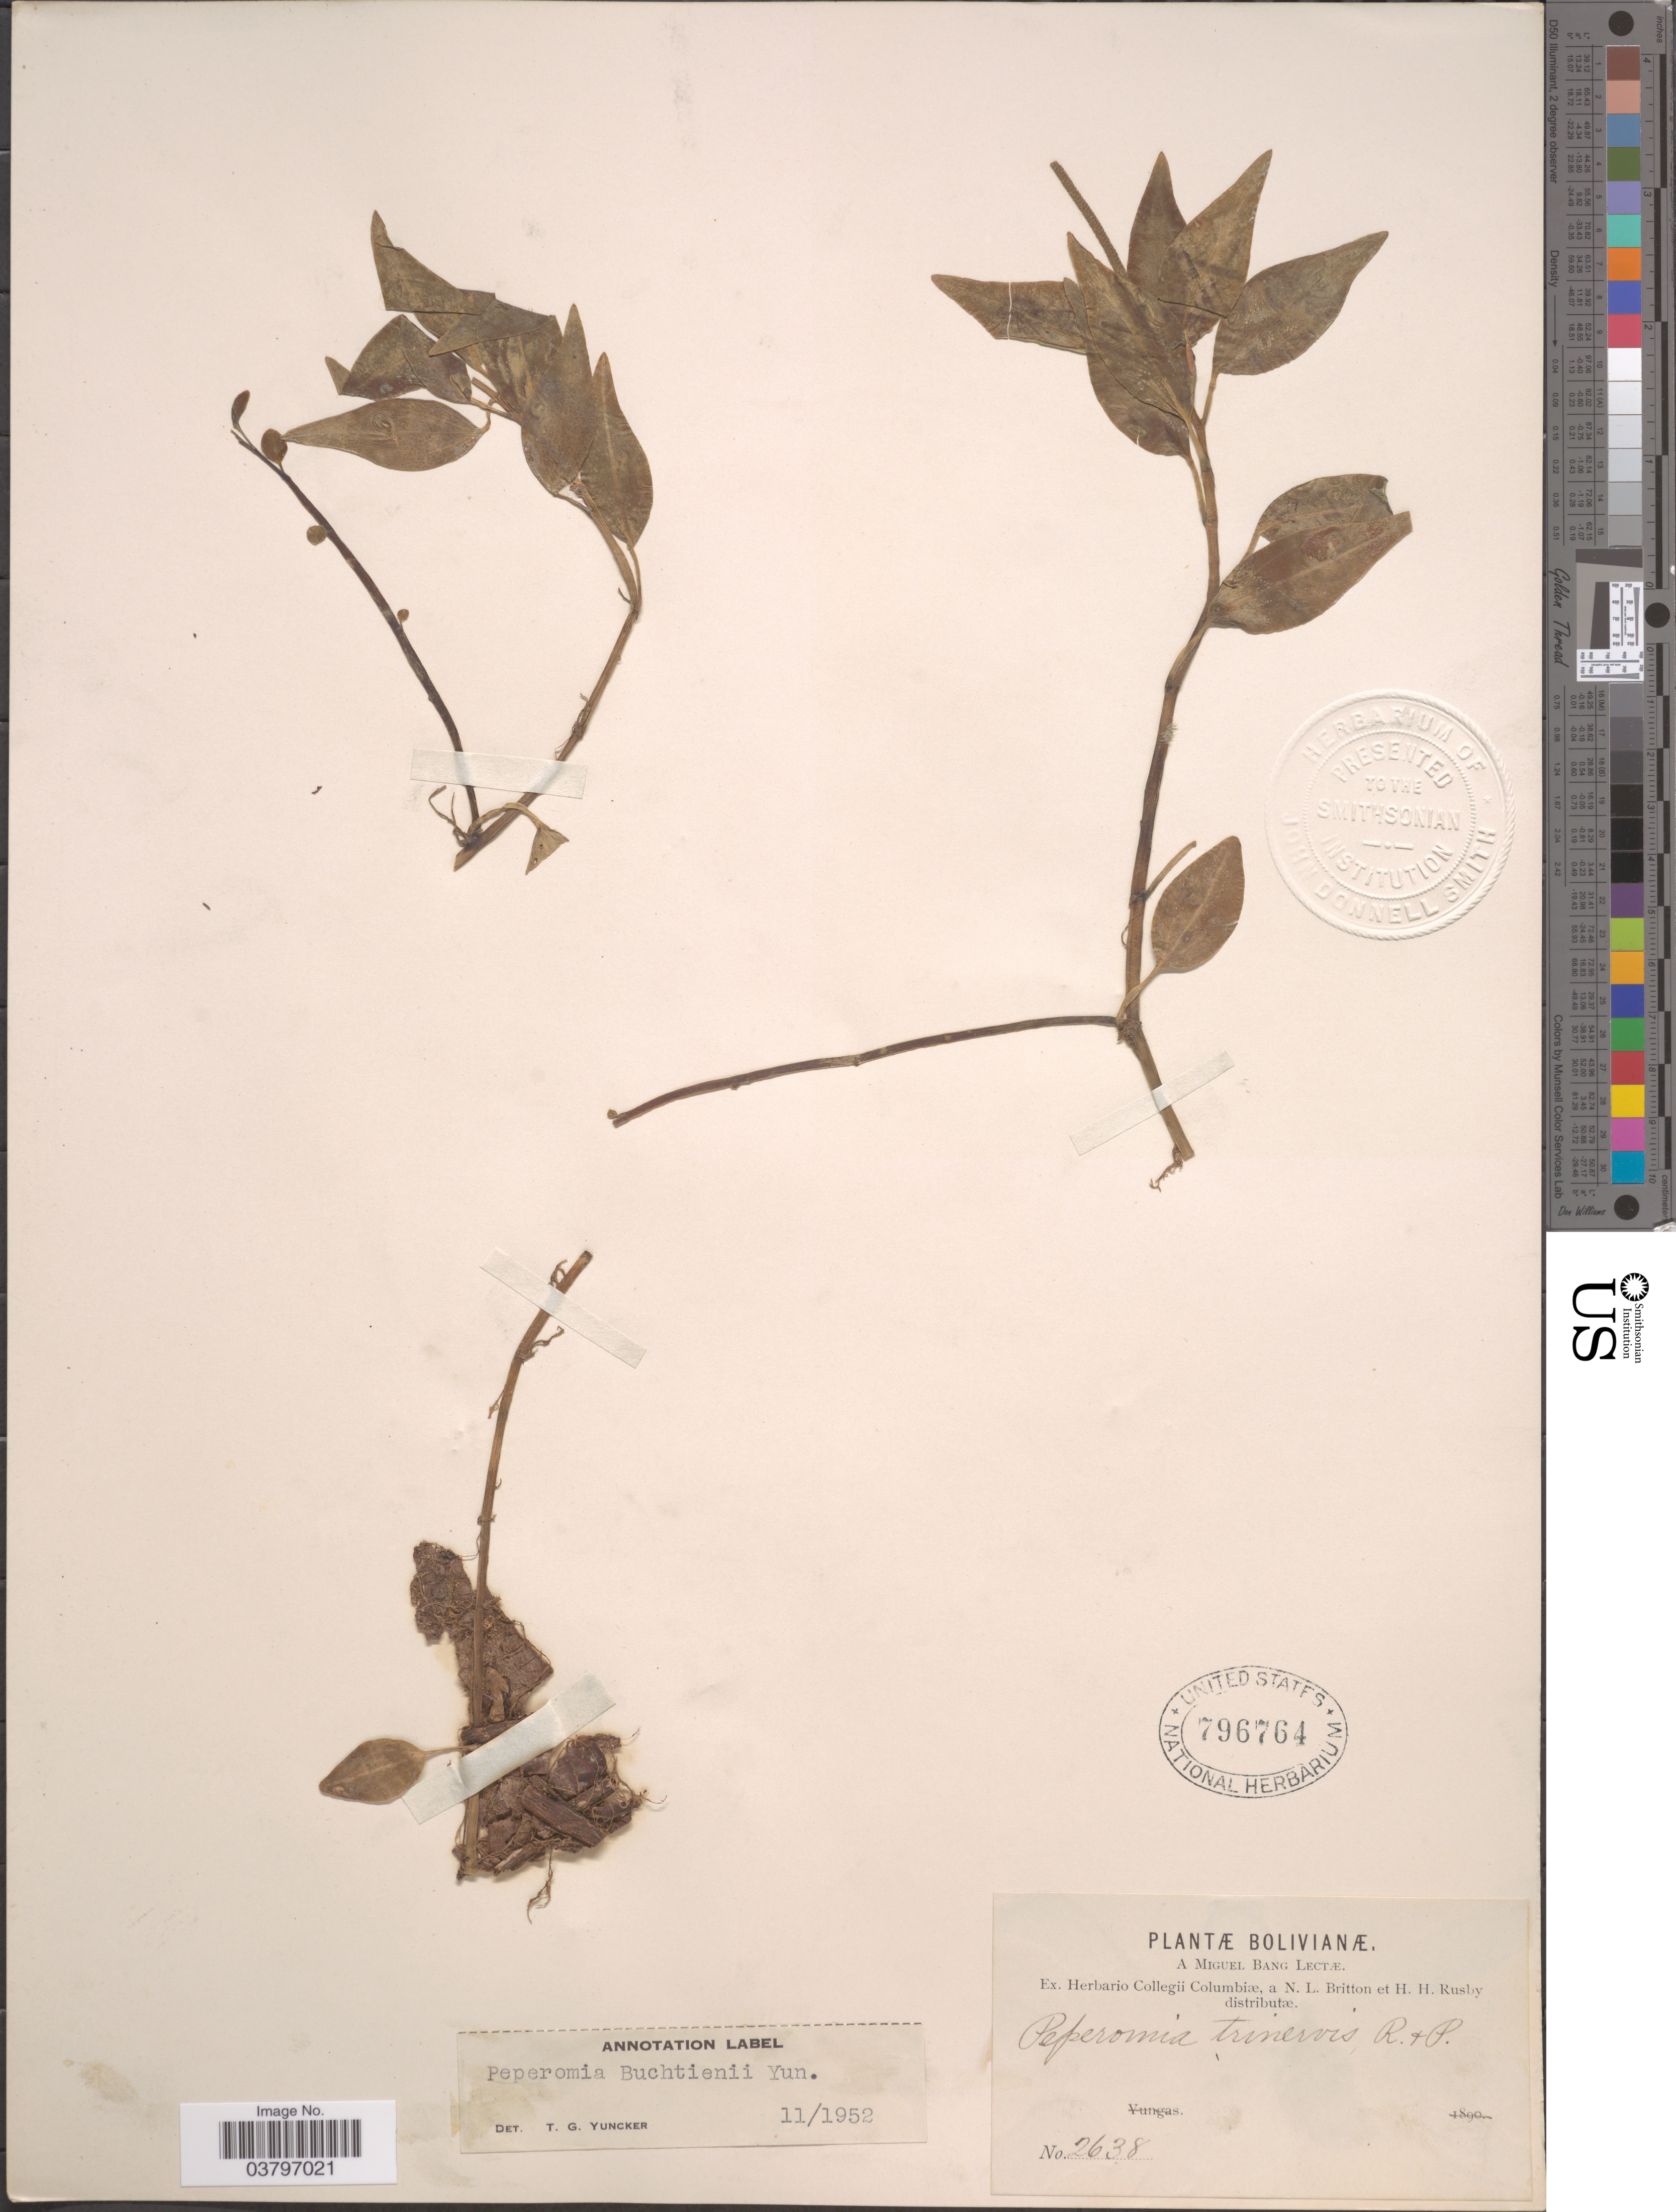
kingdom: Plantae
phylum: Tracheophyta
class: Magnoliopsida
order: Piperales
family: Piperaceae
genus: Peperomia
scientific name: Peperomia buchtienii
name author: Yunck.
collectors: M. Bang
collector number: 2638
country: Bolivia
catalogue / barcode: US 796764